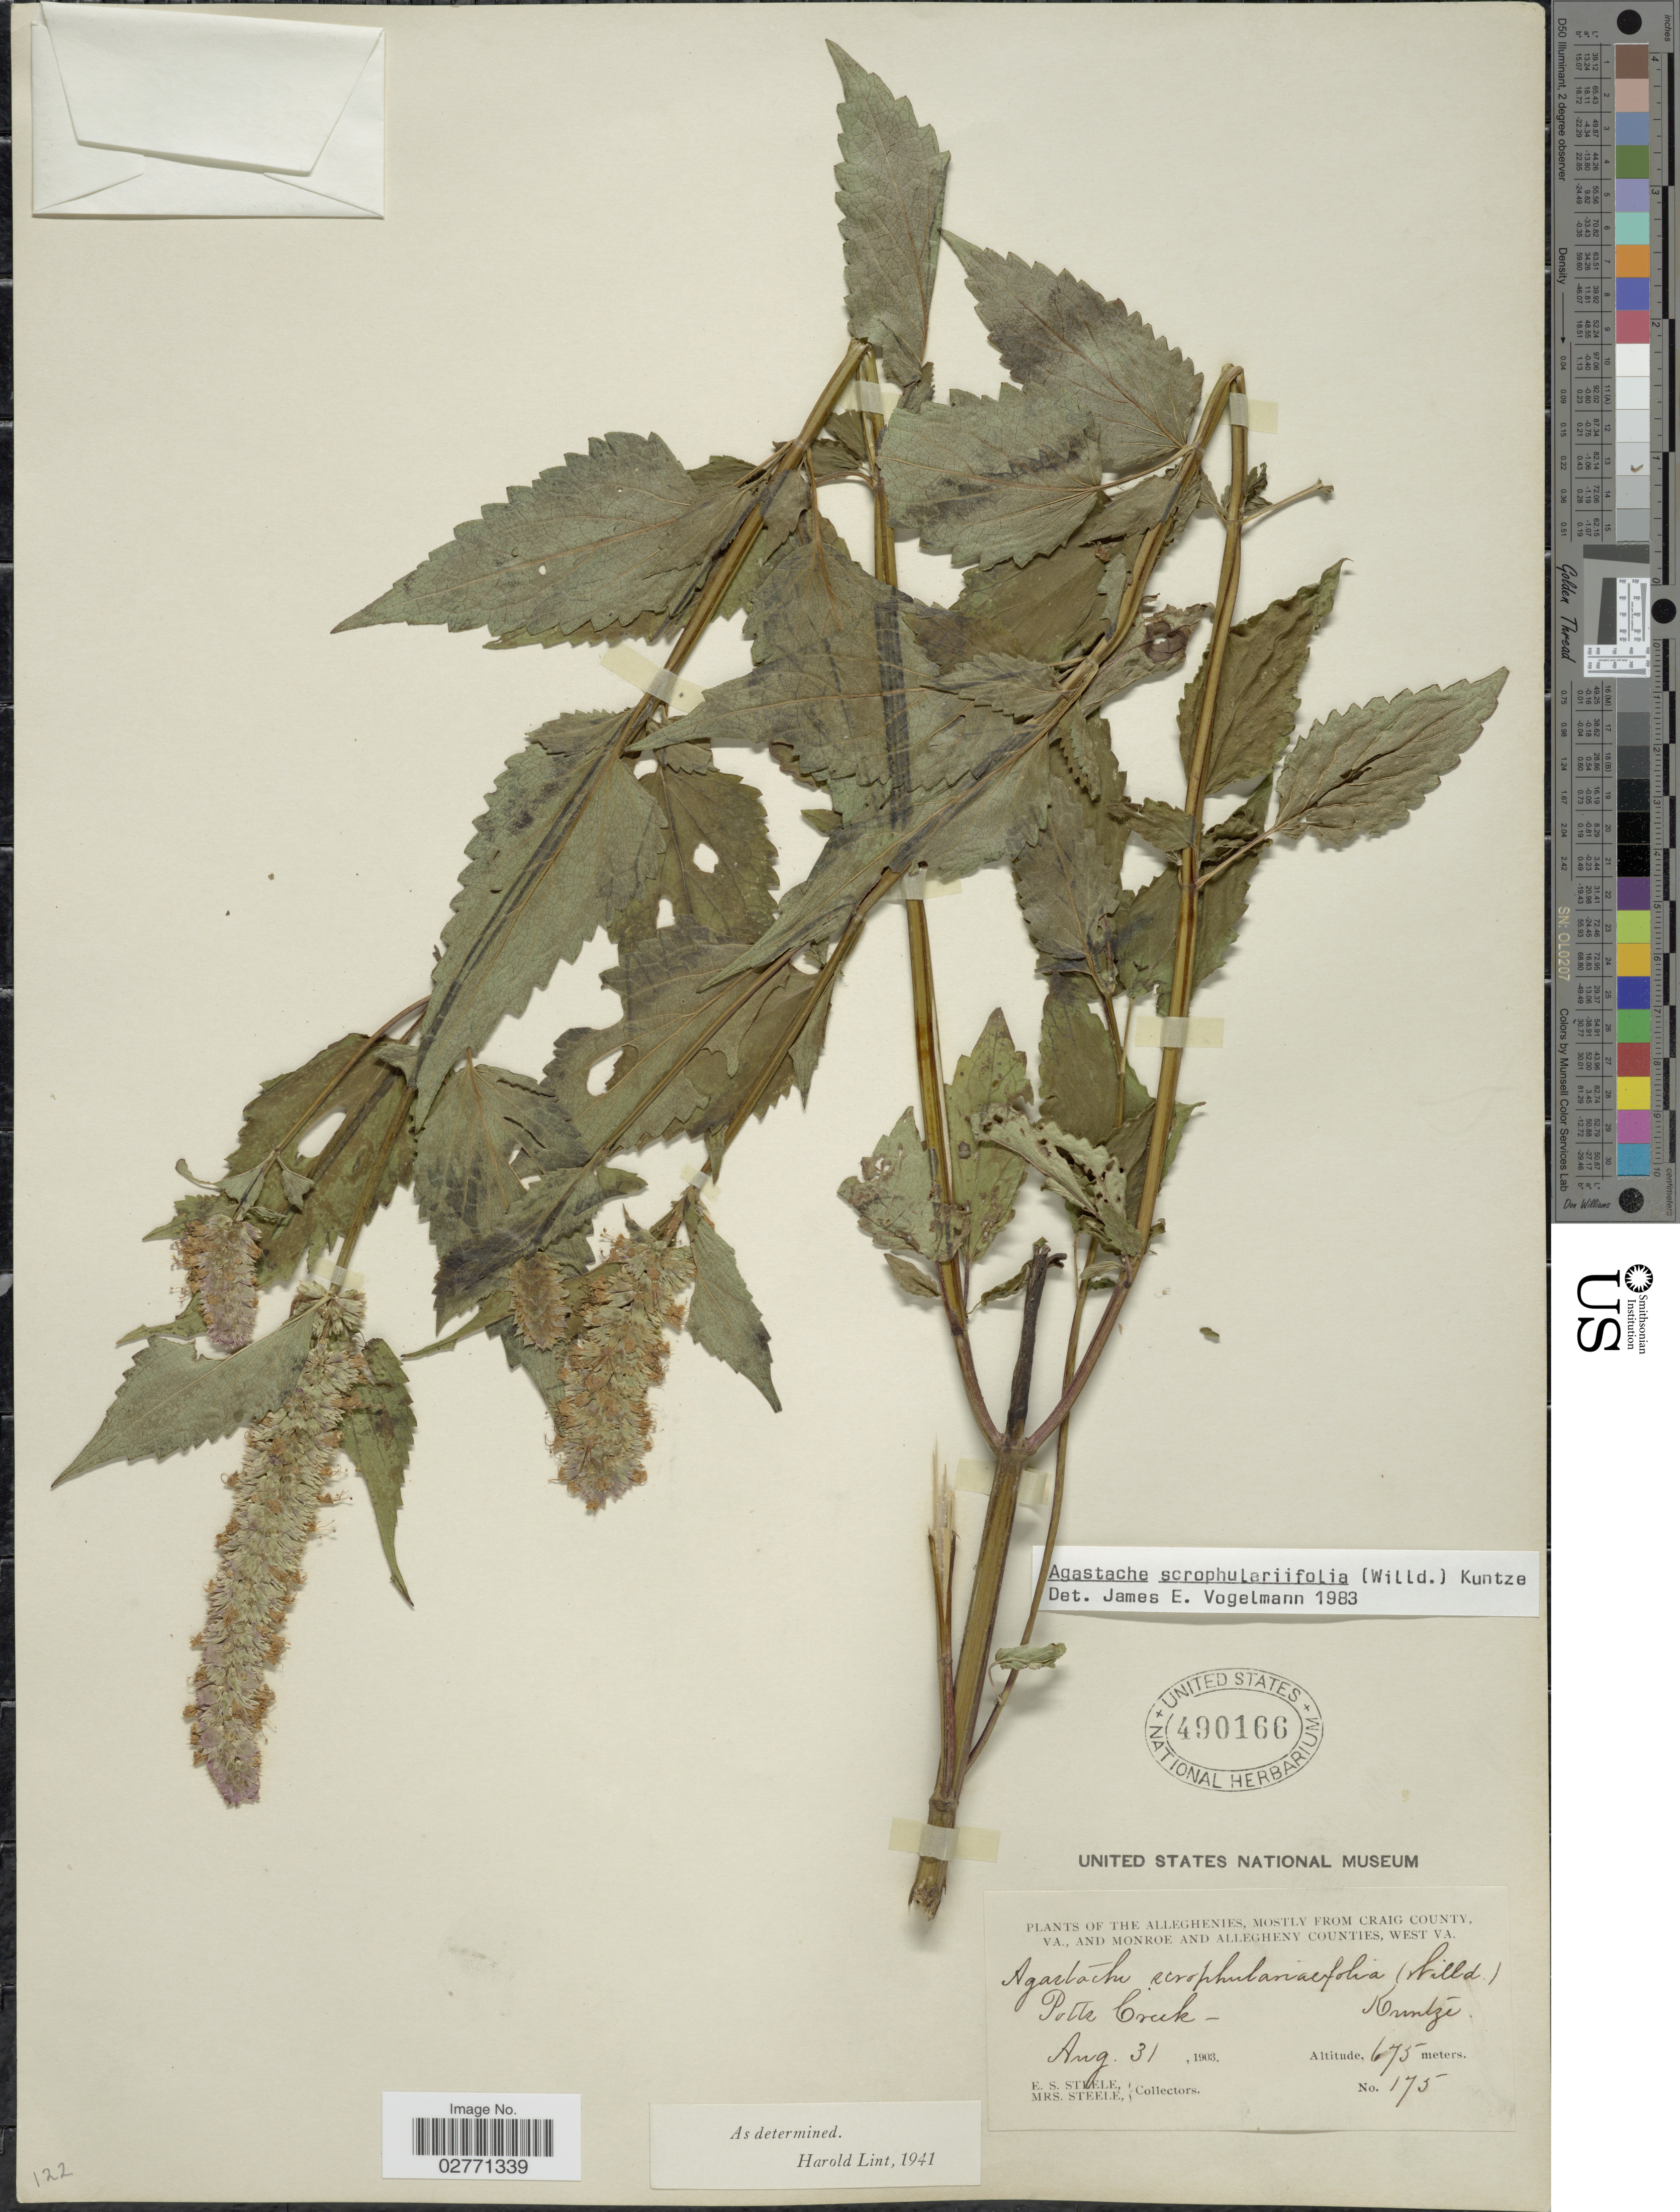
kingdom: Plantae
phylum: Tracheophyta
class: Magnoliopsida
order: Lamiales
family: Lamiaceae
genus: Agastache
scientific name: Agastache scrophulariifolia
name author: (Willd.) Kuntze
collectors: E. Steele & Mrs. E. S. Steele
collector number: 175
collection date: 1903-08-31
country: United States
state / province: Virginia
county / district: Craig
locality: Alleghenies, mostly from Craig County, V.A., and Monroe and Allegheny Counties, West Va. Potts Creek.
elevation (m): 675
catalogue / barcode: US 490166